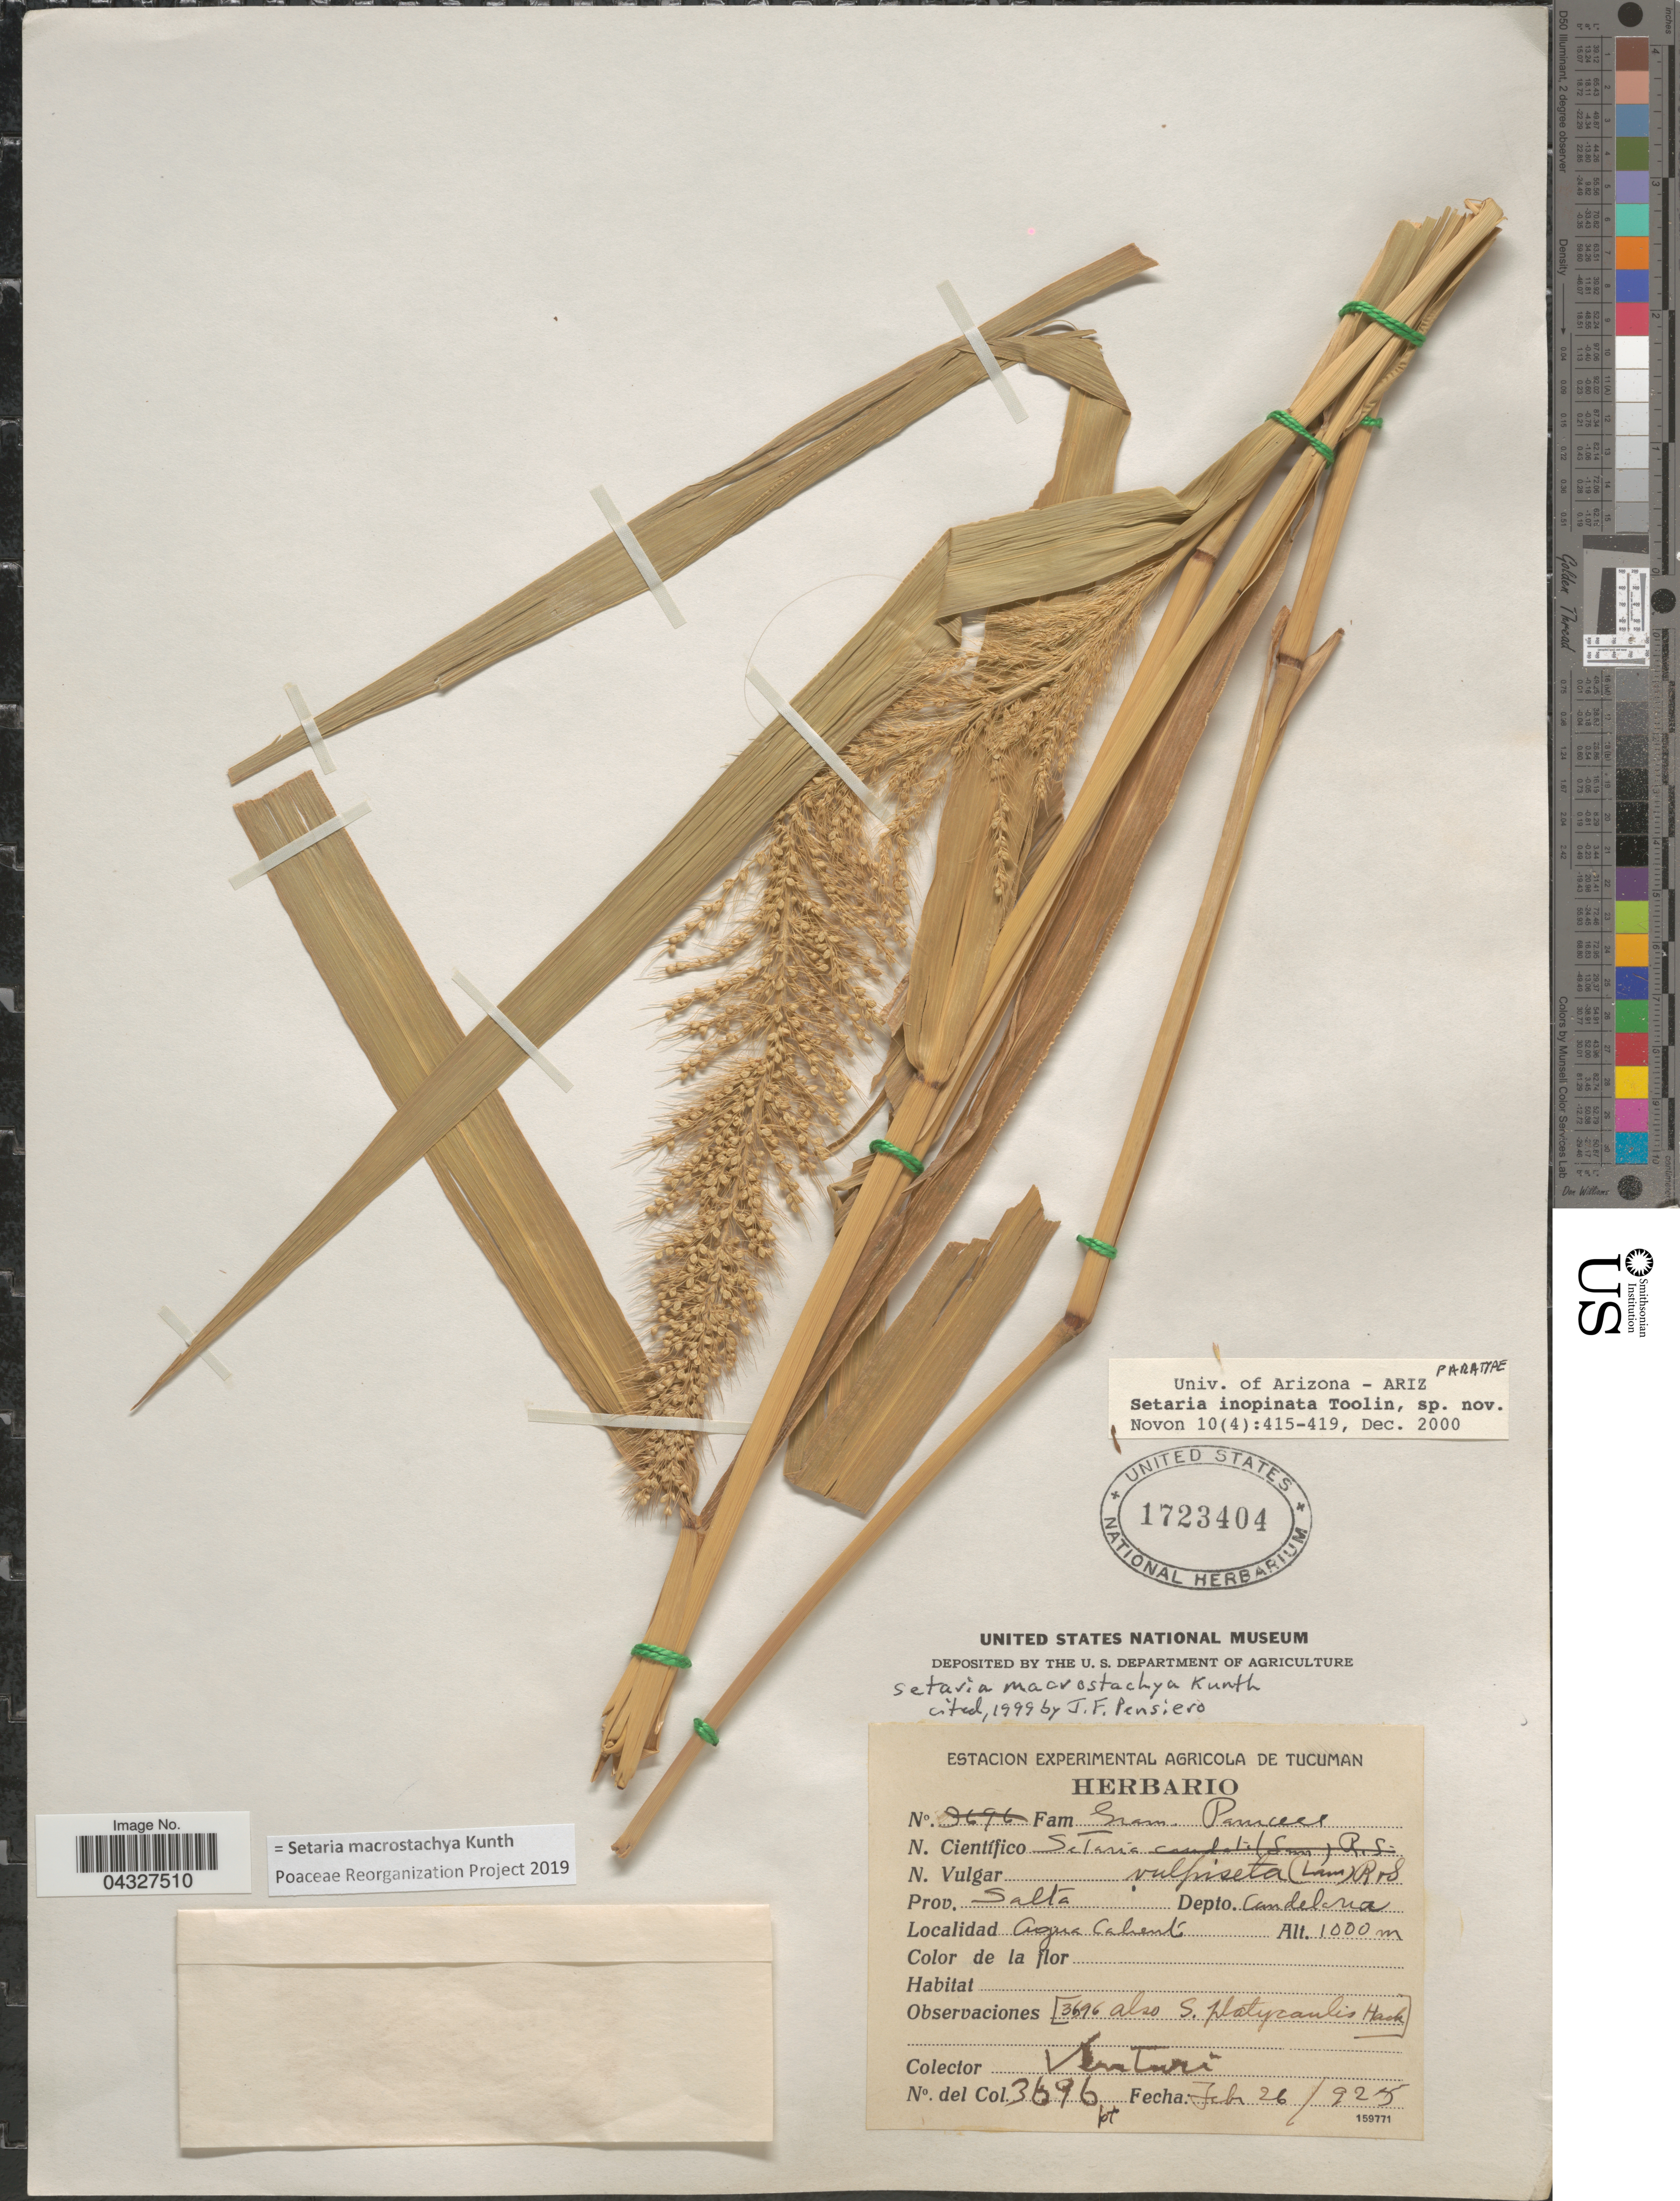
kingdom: Plantae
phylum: Tracheophyta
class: Liliopsida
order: Poales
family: Poaceae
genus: Setaria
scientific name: Setaria macrostachya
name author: Kunth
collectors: Venturi, --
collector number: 3696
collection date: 1925-02-26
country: Argentina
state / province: Salta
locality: Depto. Candelaria. Agua Caliente.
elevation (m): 1000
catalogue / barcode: US 1723404